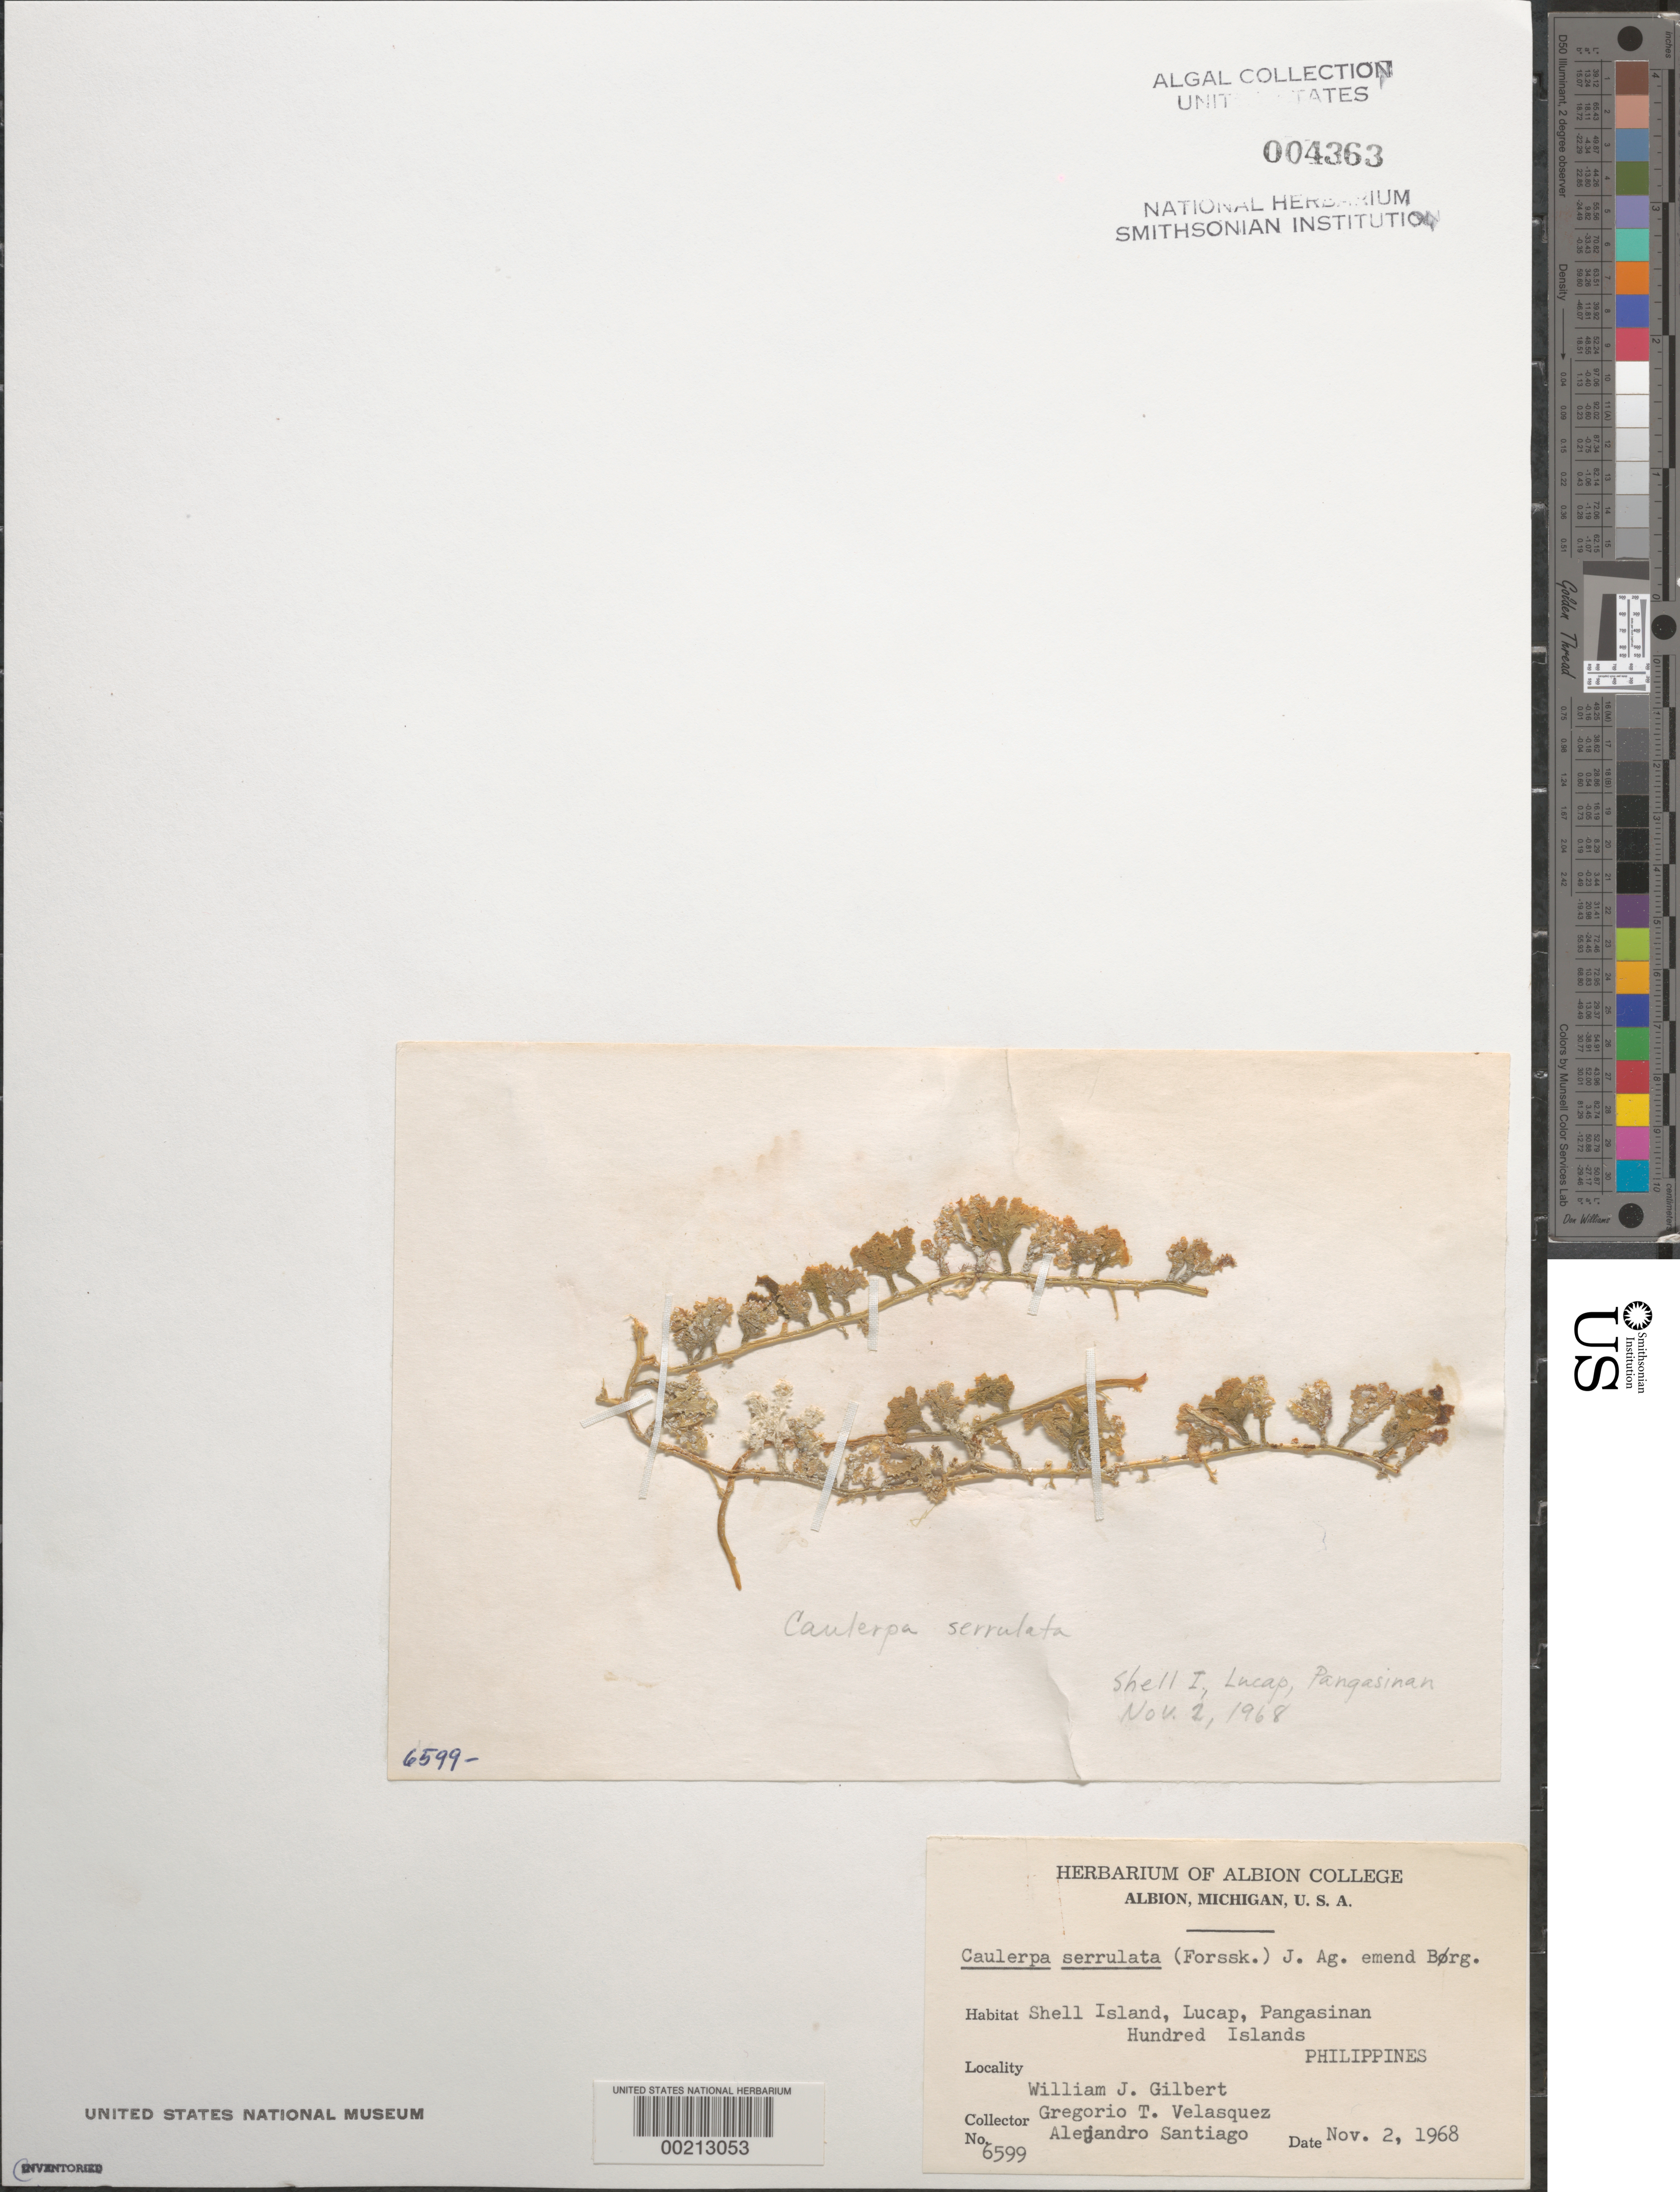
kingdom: Plantae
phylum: Chlorophyta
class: Ulvophyceae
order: Bryopsidales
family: Caulerpaceae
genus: Caulerpa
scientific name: Caulerpa serrulata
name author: (Forssk.) J. Agardh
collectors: W. J. Gilbert, G. Velasquez & A. Santiago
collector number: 6599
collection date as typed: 02 Nov 1968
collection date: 1968-11-02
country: Philippines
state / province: Ilocos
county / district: Pangasinan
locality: Shell island, lucap, hundred islands, pangasinan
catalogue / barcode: US 4363